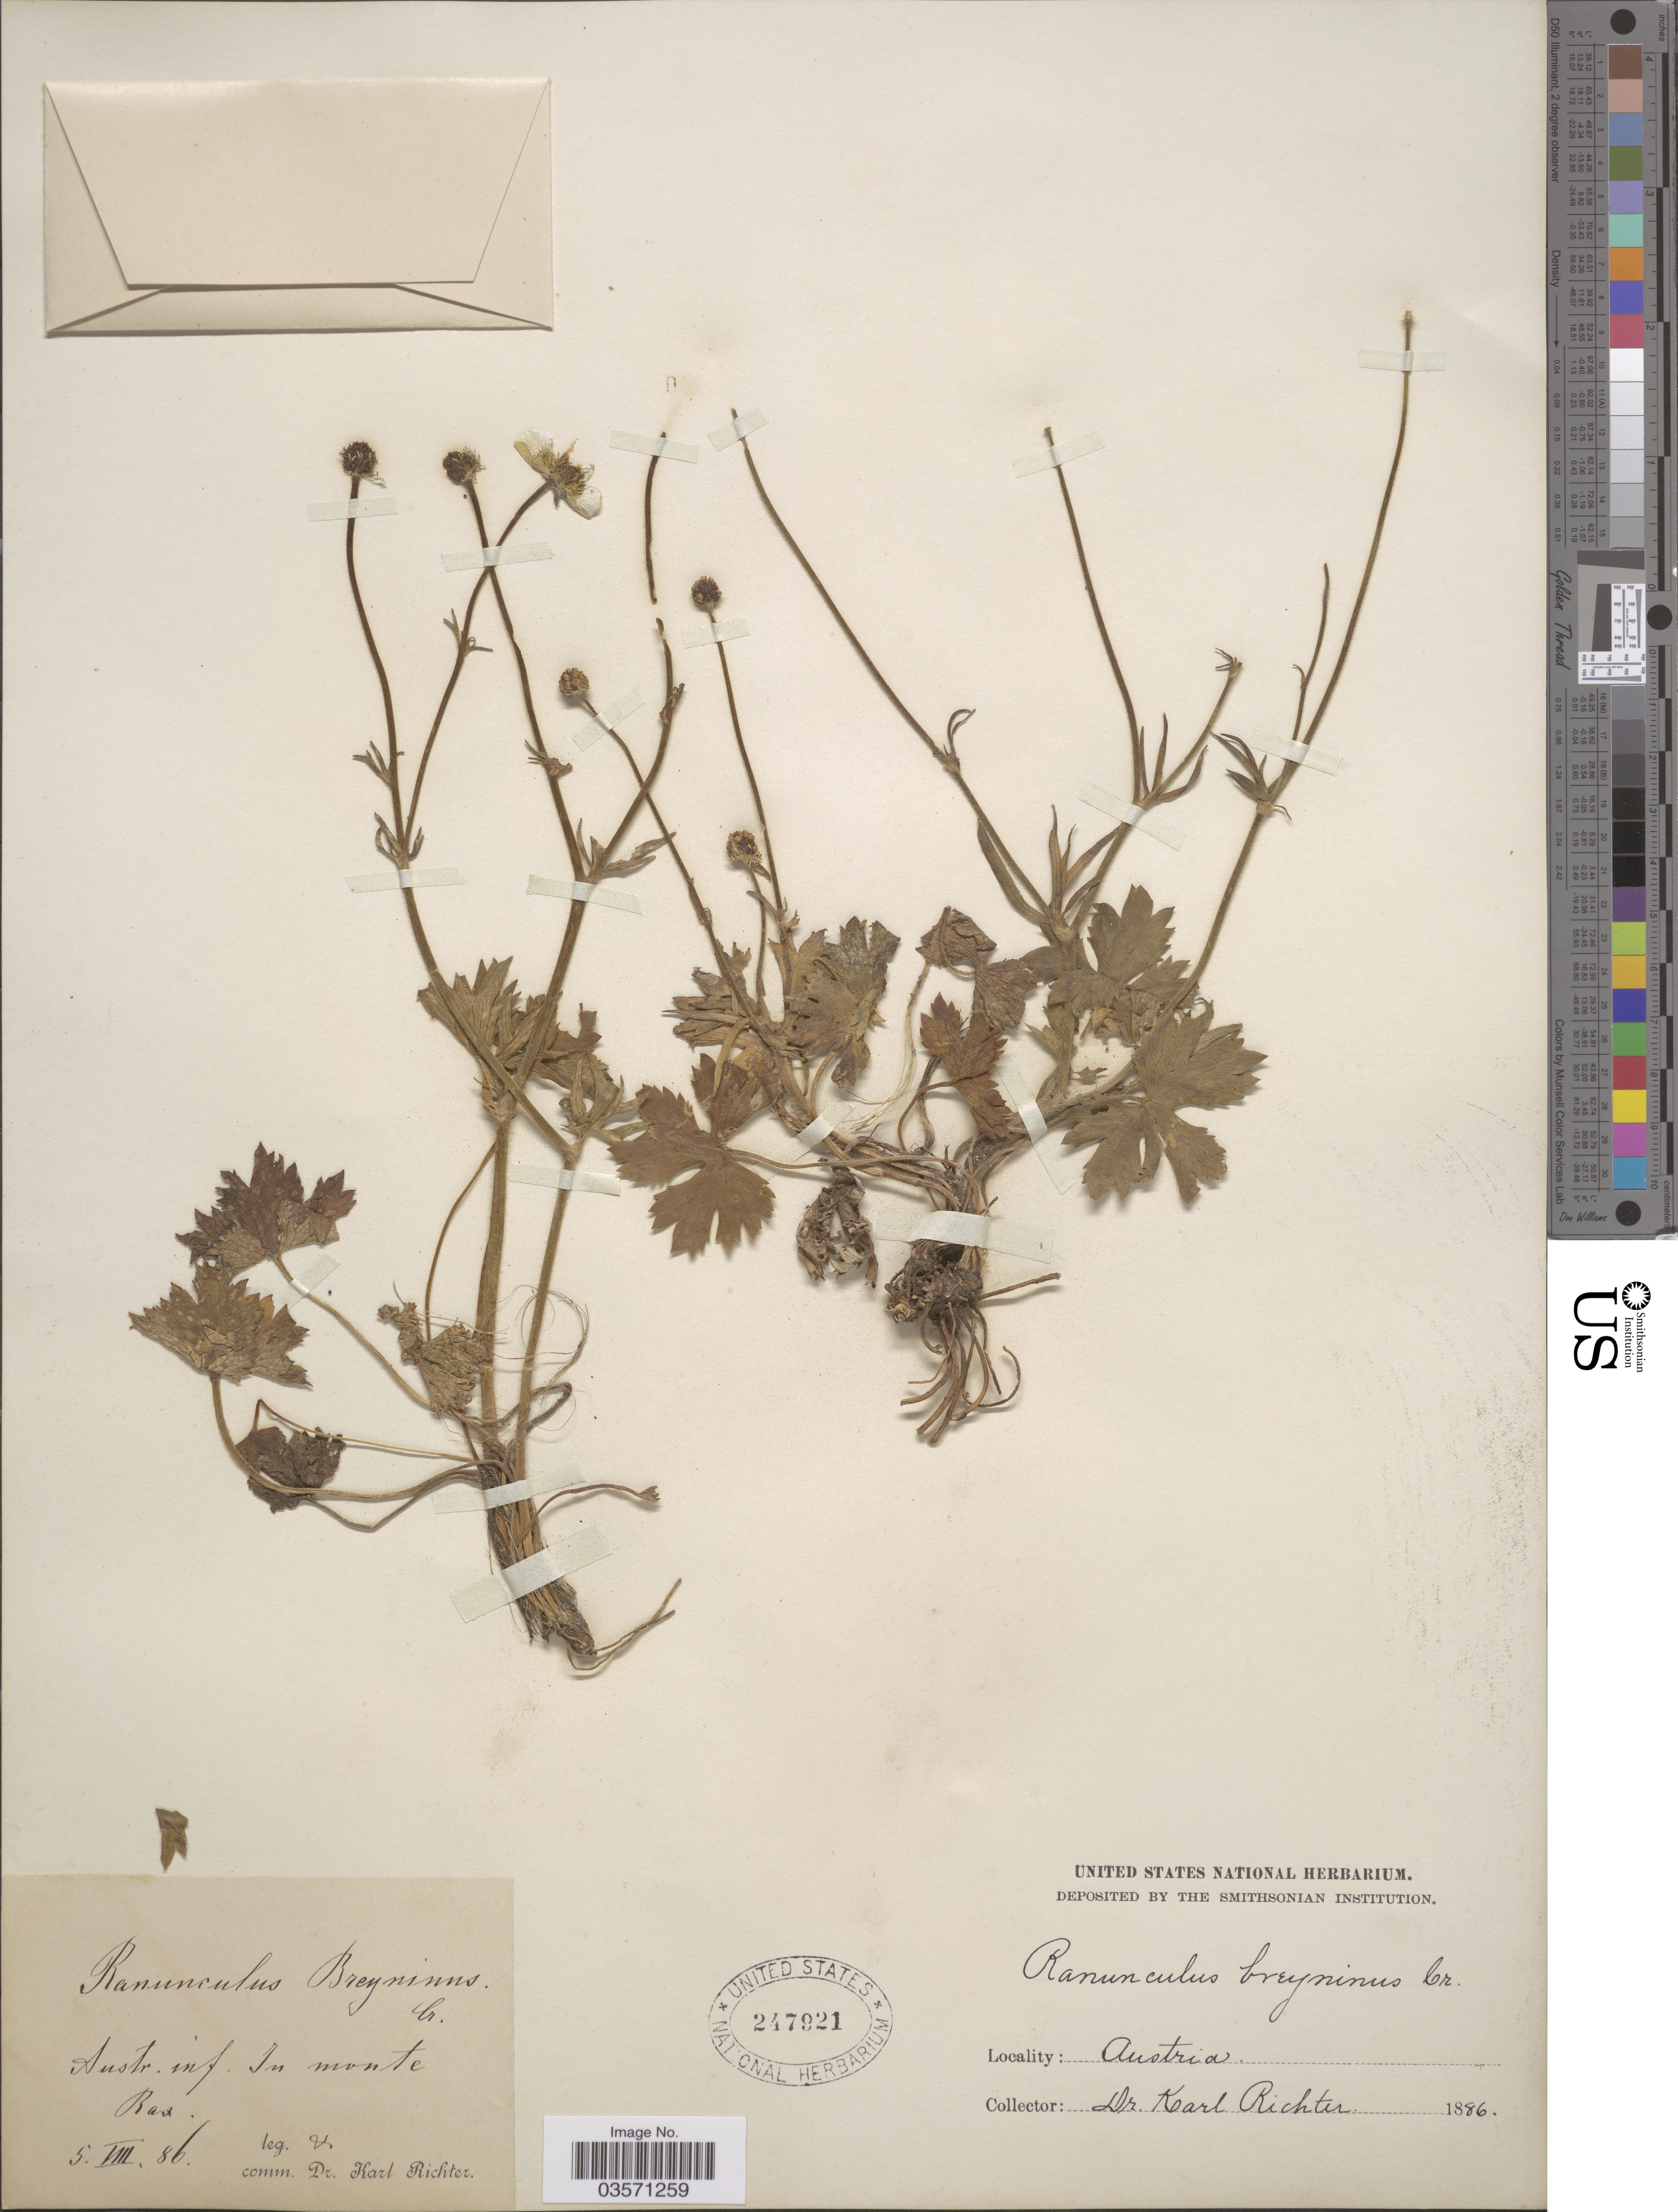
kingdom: Plantae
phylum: Tracheophyta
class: Magnoliopsida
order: Ranunculales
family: Ranunculaceae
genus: Ranunculus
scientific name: Ranunculus breyninus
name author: Crantz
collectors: K. Richter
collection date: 1886-08-05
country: Austria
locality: Austr. inf. In monte Baq [interpreted].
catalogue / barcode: US 247921